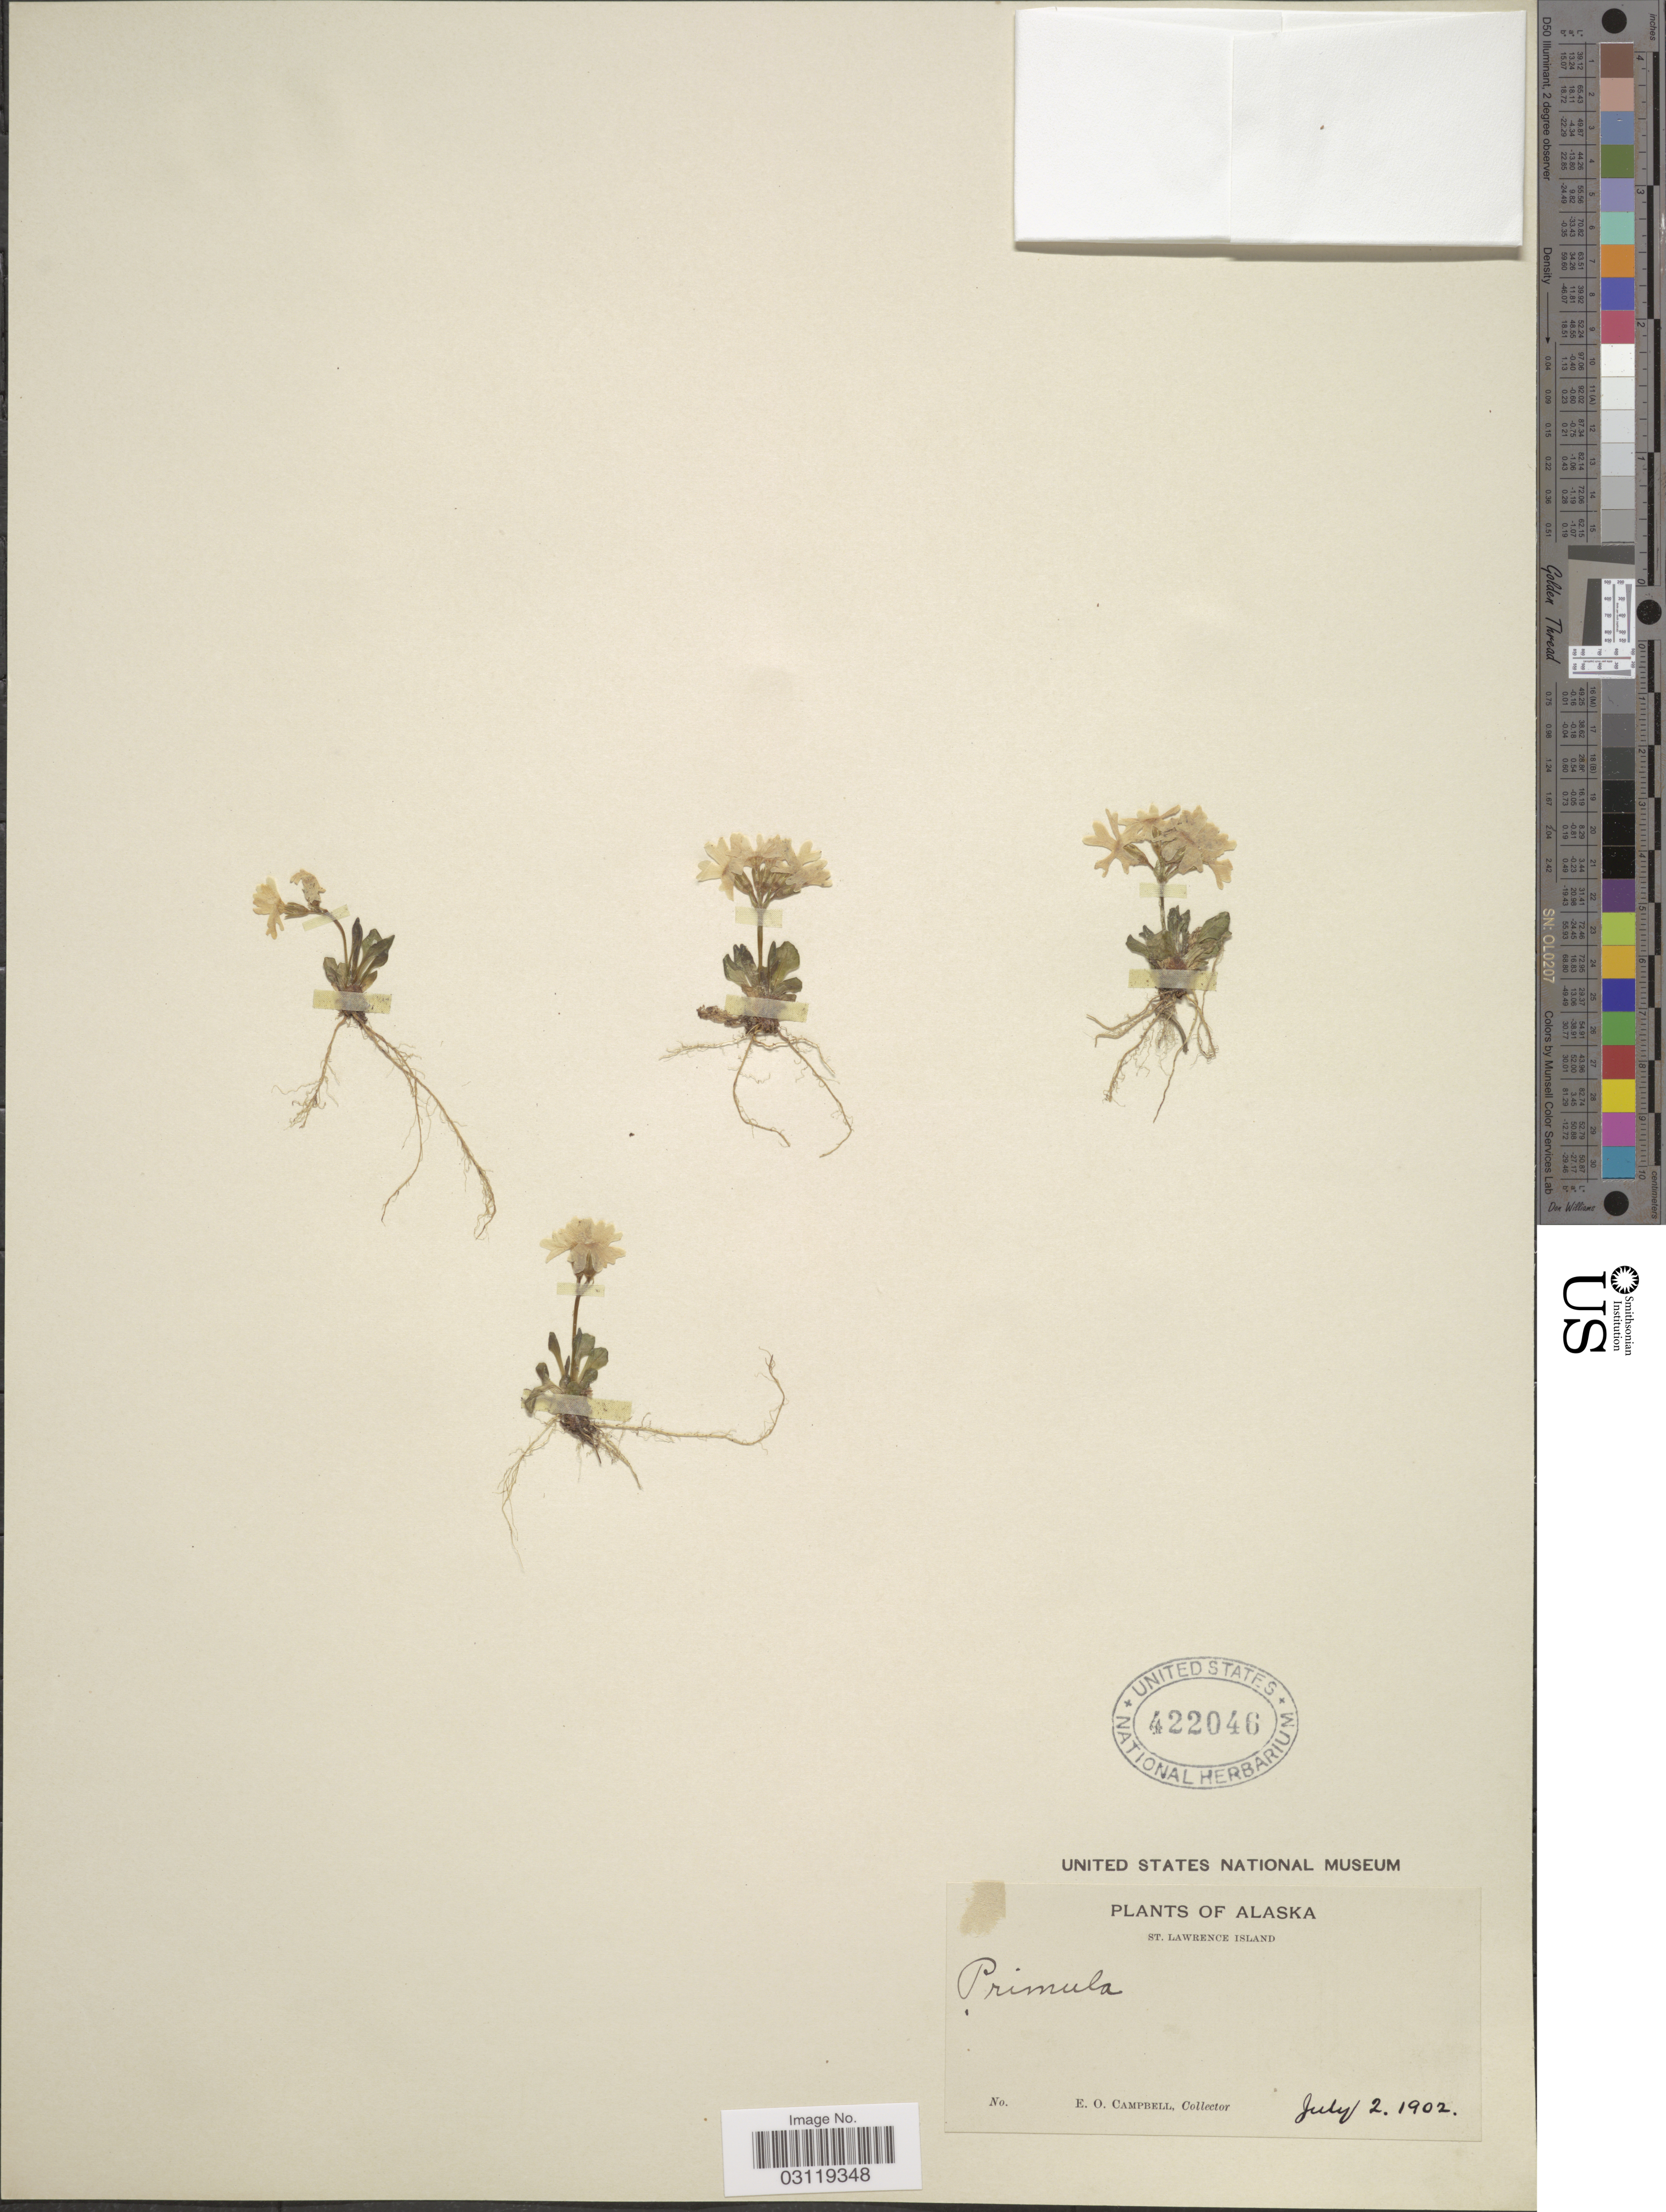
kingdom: Plantae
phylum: Tracheophyta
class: Magnoliopsida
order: Ericales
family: Primulaceae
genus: Primula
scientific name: Primula borealis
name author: Duby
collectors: E. Campbell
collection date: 1902-07-02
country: United States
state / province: Alaska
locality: St. Lawrence Island.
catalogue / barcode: US 422046